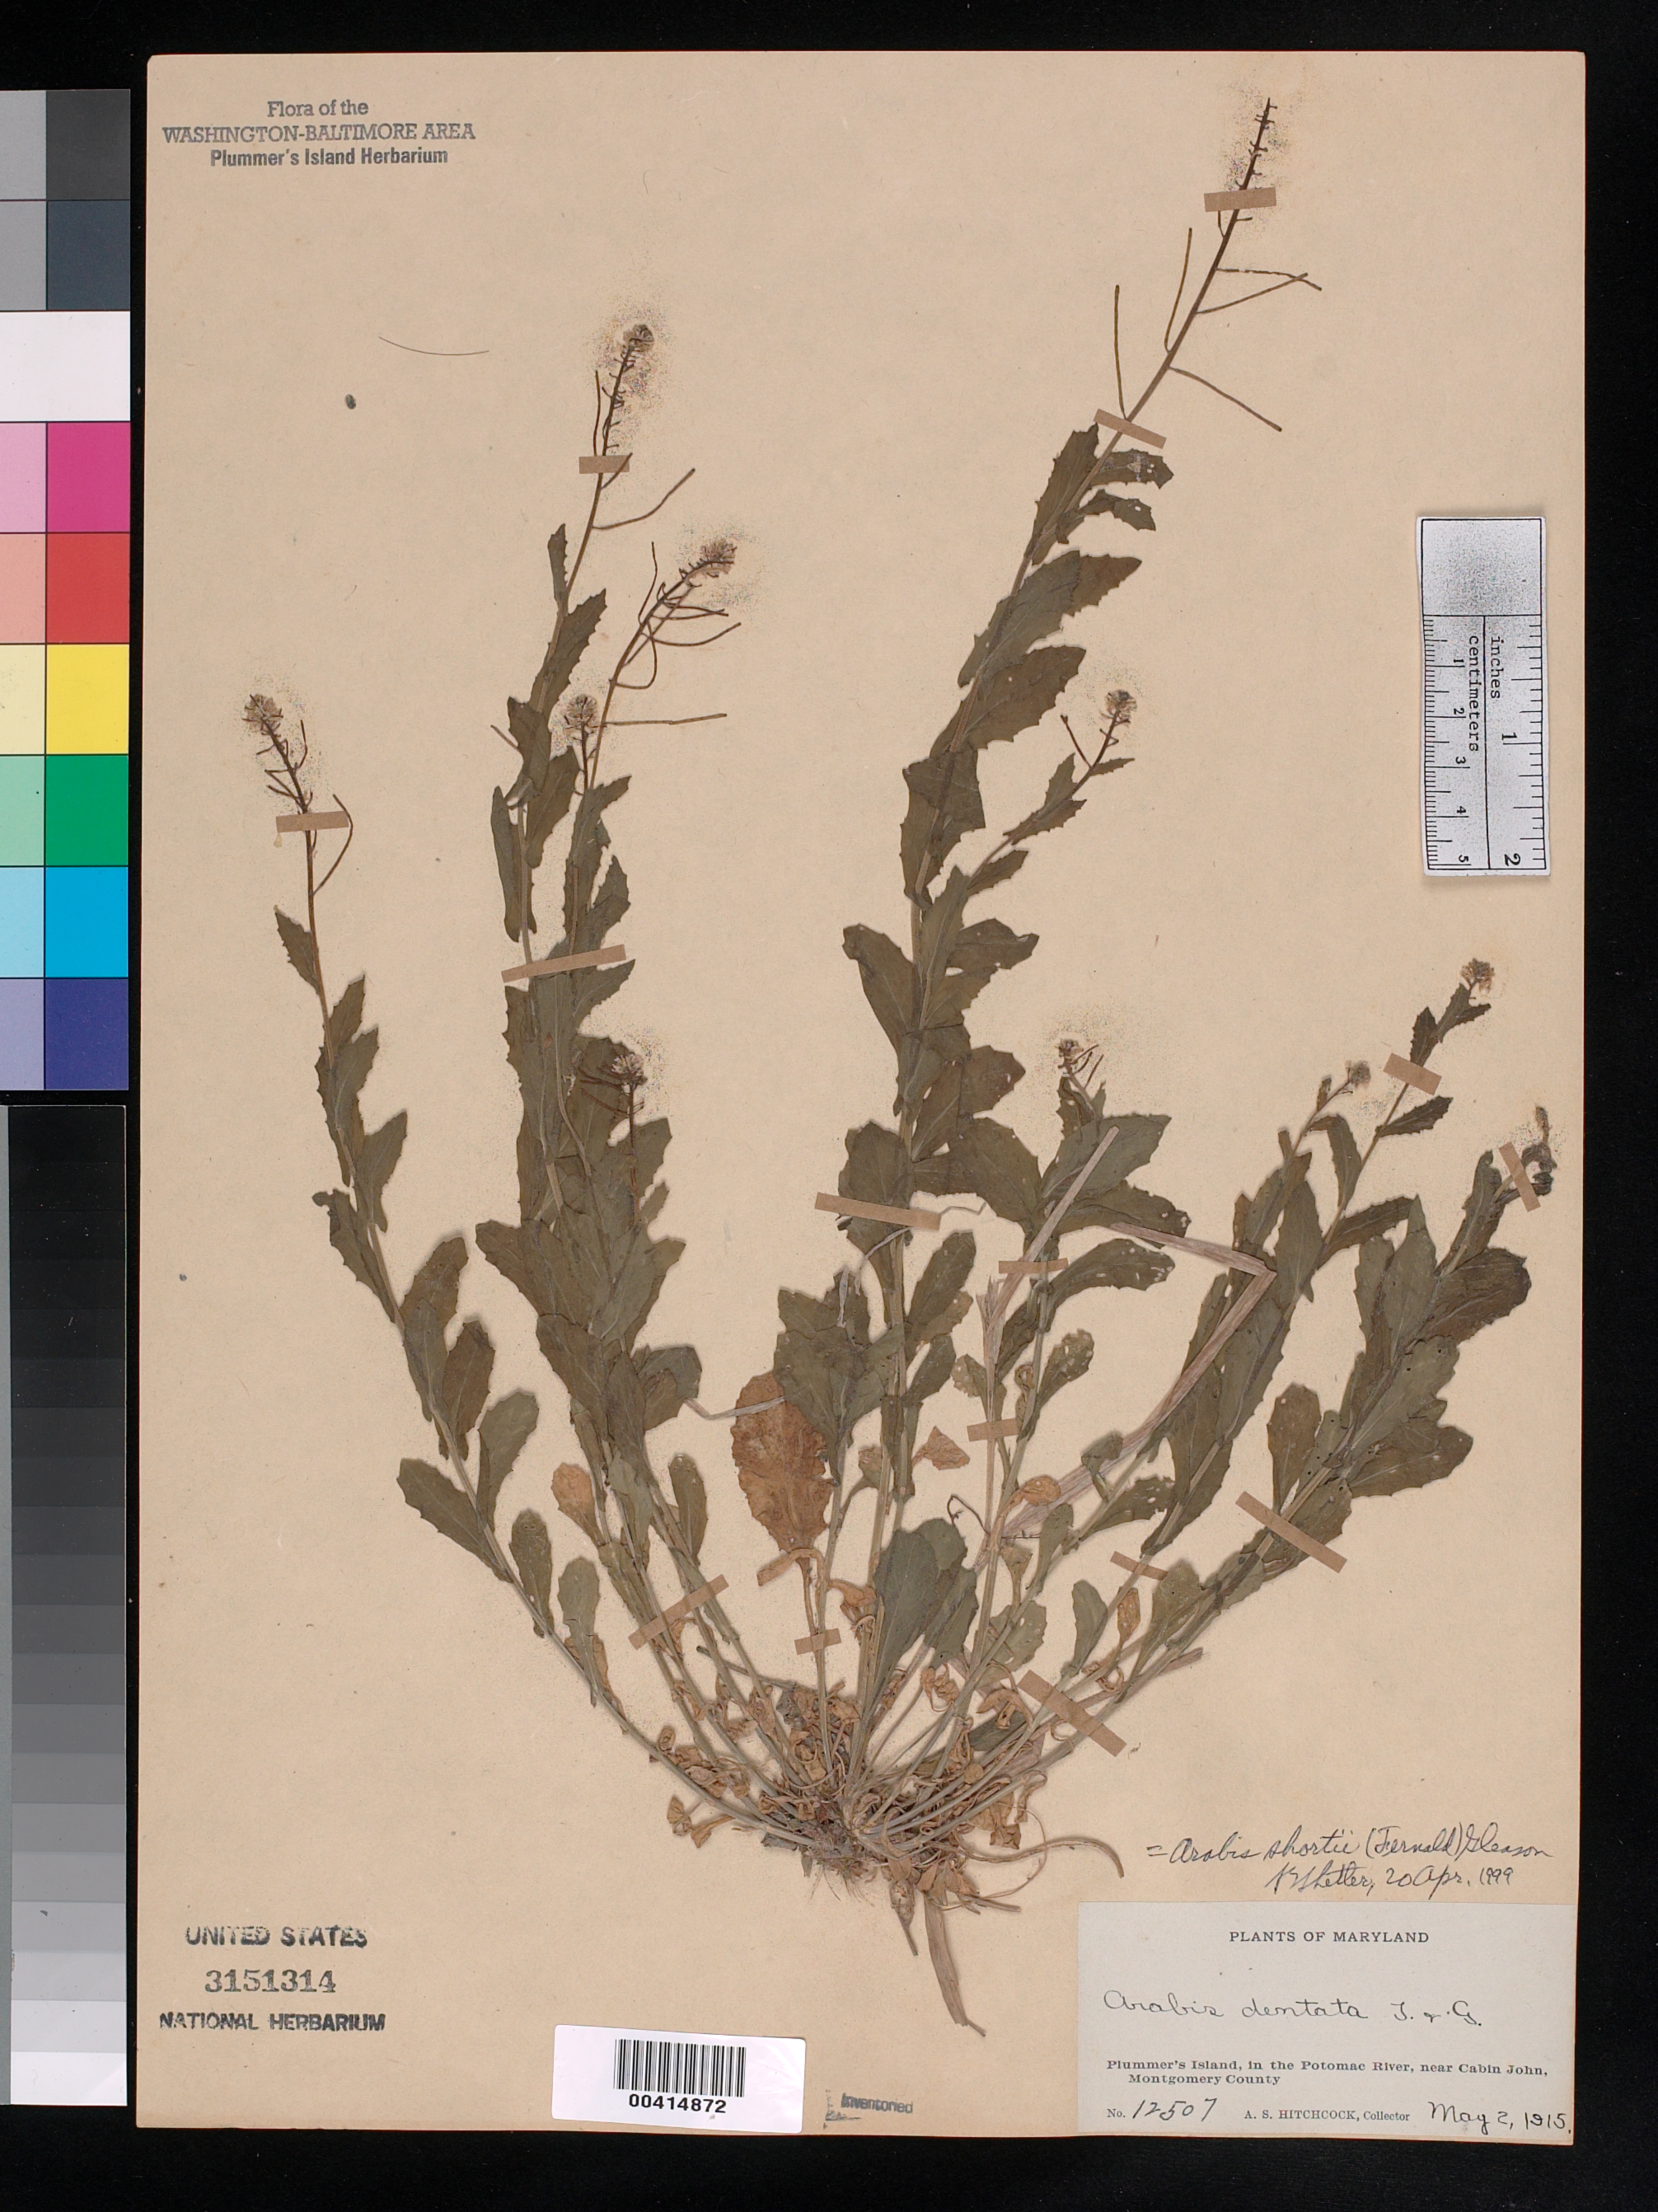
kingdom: Plantae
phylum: Tracheophyta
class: Magnoliopsida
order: Brassicales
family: Brassicaceae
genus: Boechera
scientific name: Boechera shortii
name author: (Fernald) Al-Shehbaz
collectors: A. S. Hitchcock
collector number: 12507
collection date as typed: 02 May 1915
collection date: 1915-05-02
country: United States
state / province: Maryland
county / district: Montgomery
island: Plummers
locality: Plummer's Island Plummers Island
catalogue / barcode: US 3151314